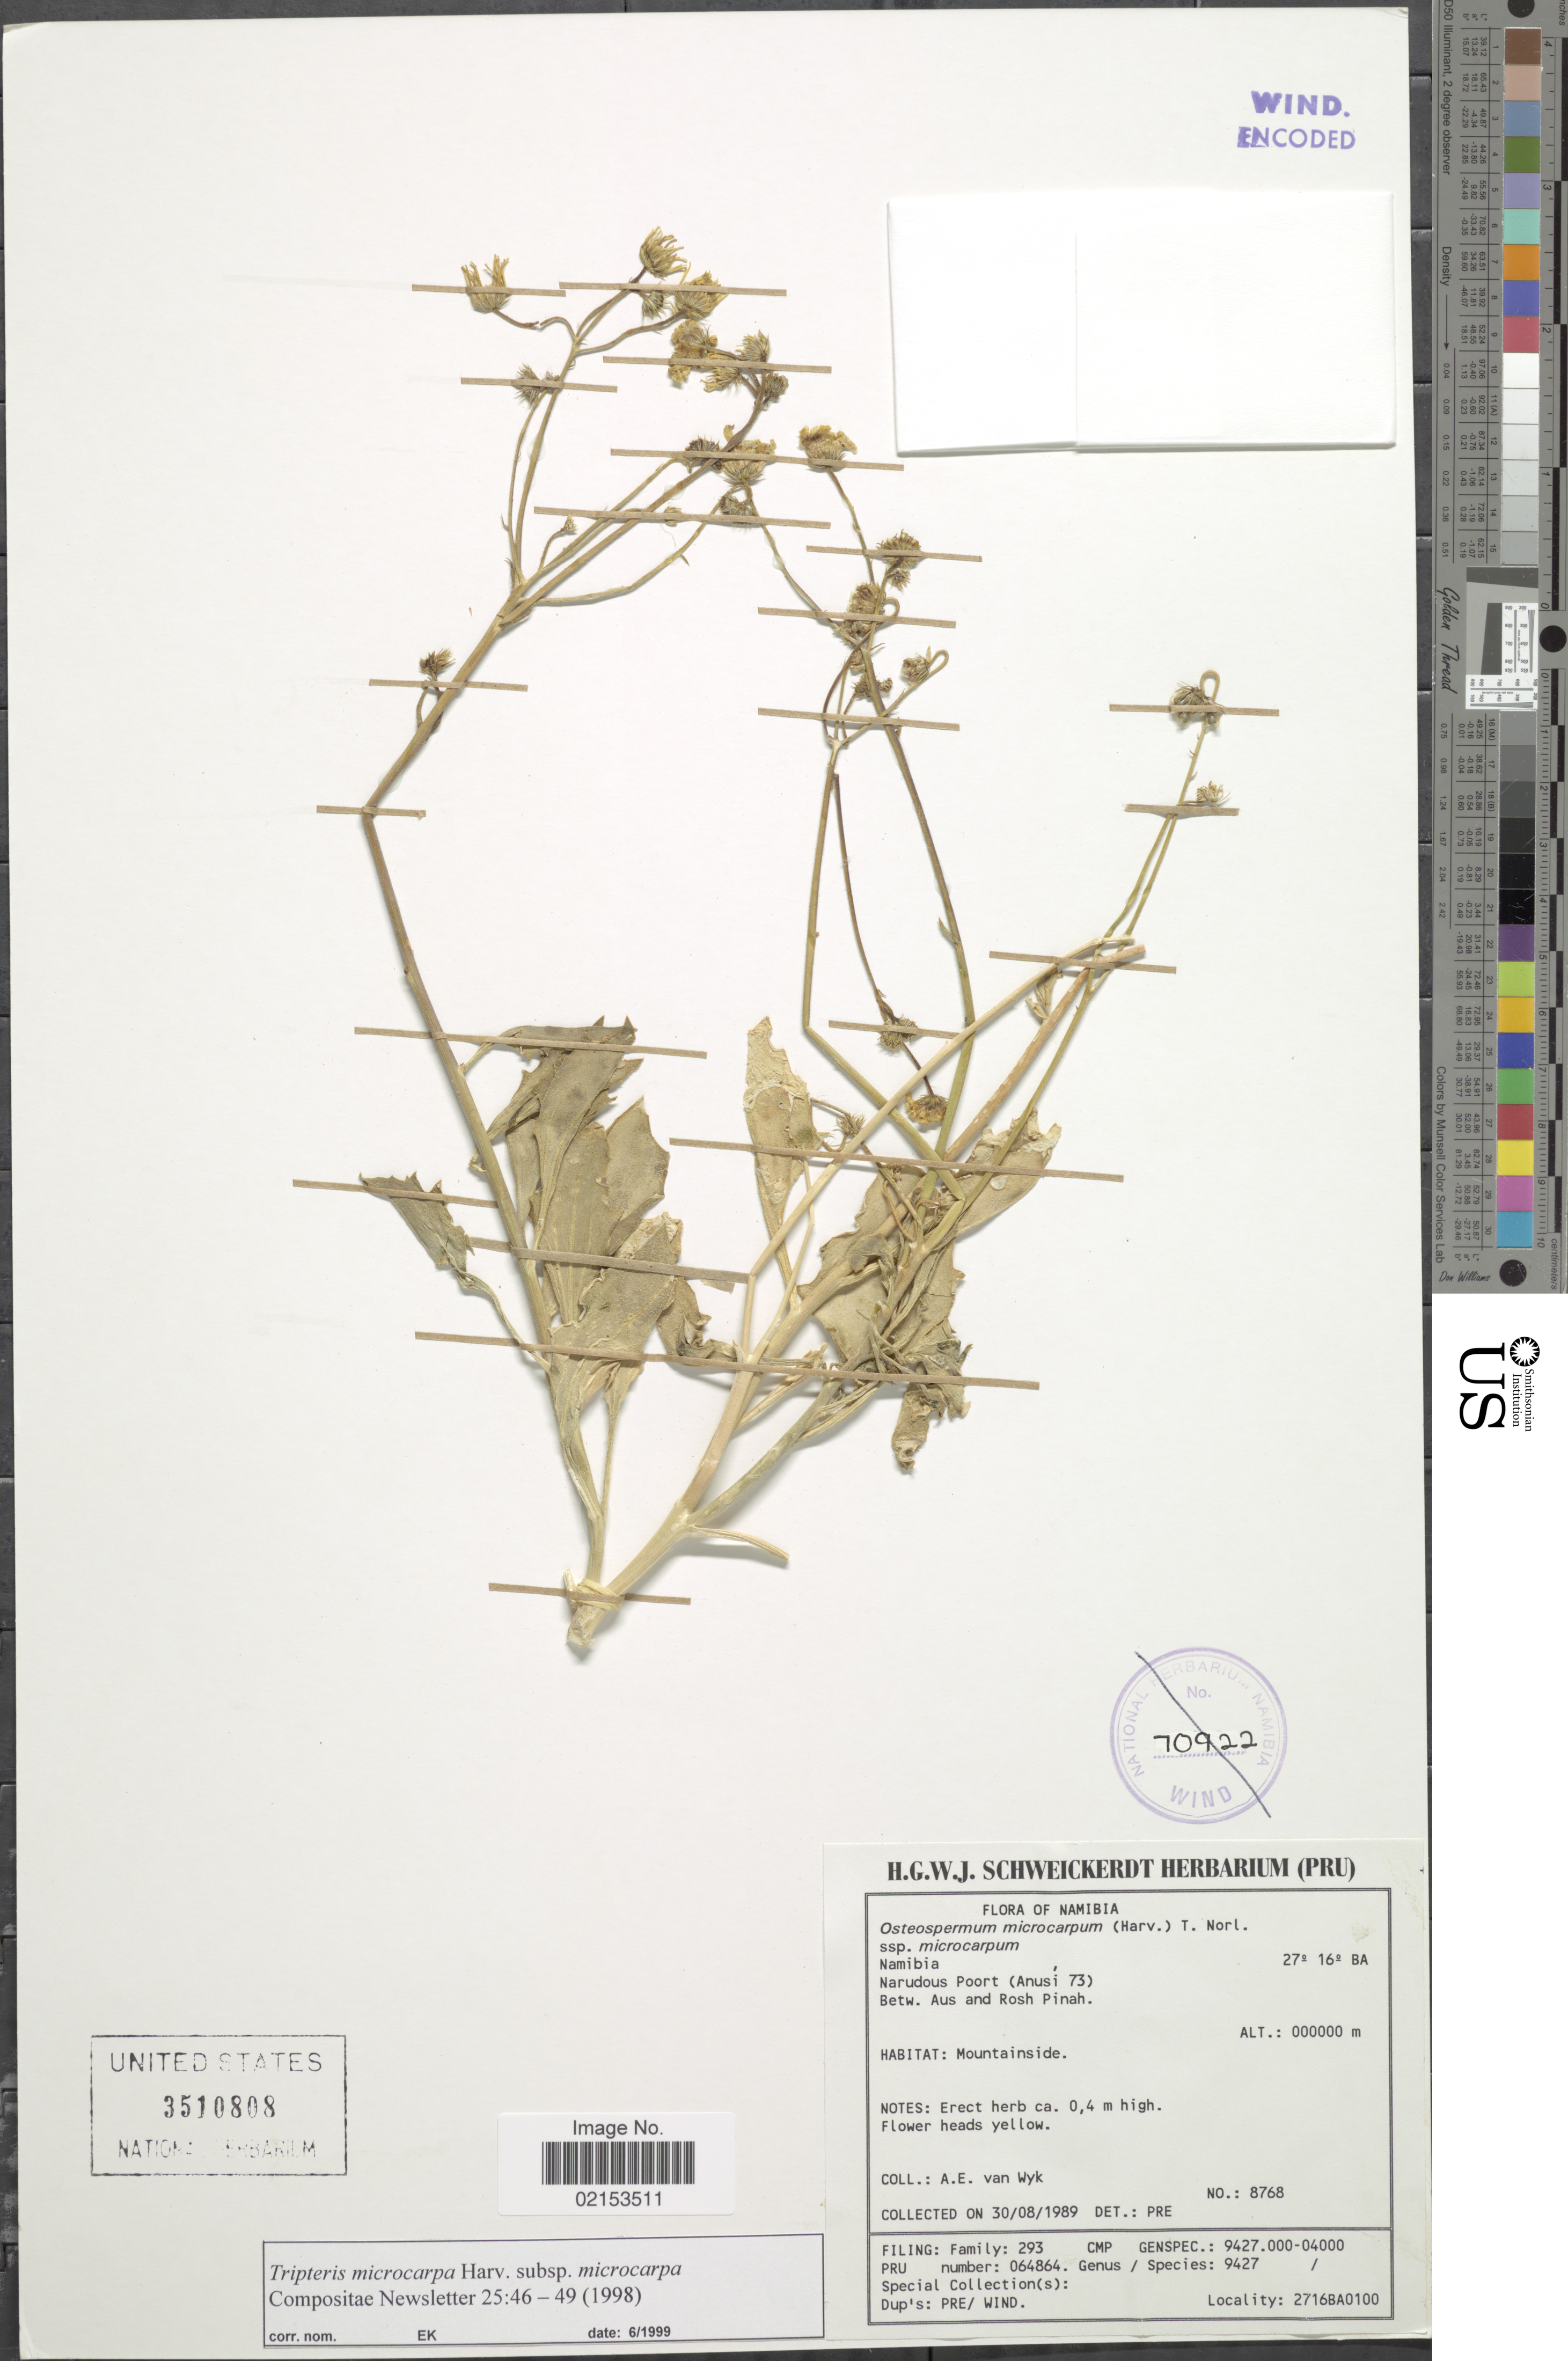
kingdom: Plantae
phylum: Tracheophyta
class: Magnoliopsida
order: Asterales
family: Asteraceae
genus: Tripteris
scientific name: Tripteris microcarpa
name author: Harv.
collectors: A. van Wyk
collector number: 8768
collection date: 1989-08-30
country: Namibia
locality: Naruous Poort (Anusi 73) Betw. Aus and Rosh Pinah 27o 16o BA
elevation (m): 0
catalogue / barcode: US 3510808